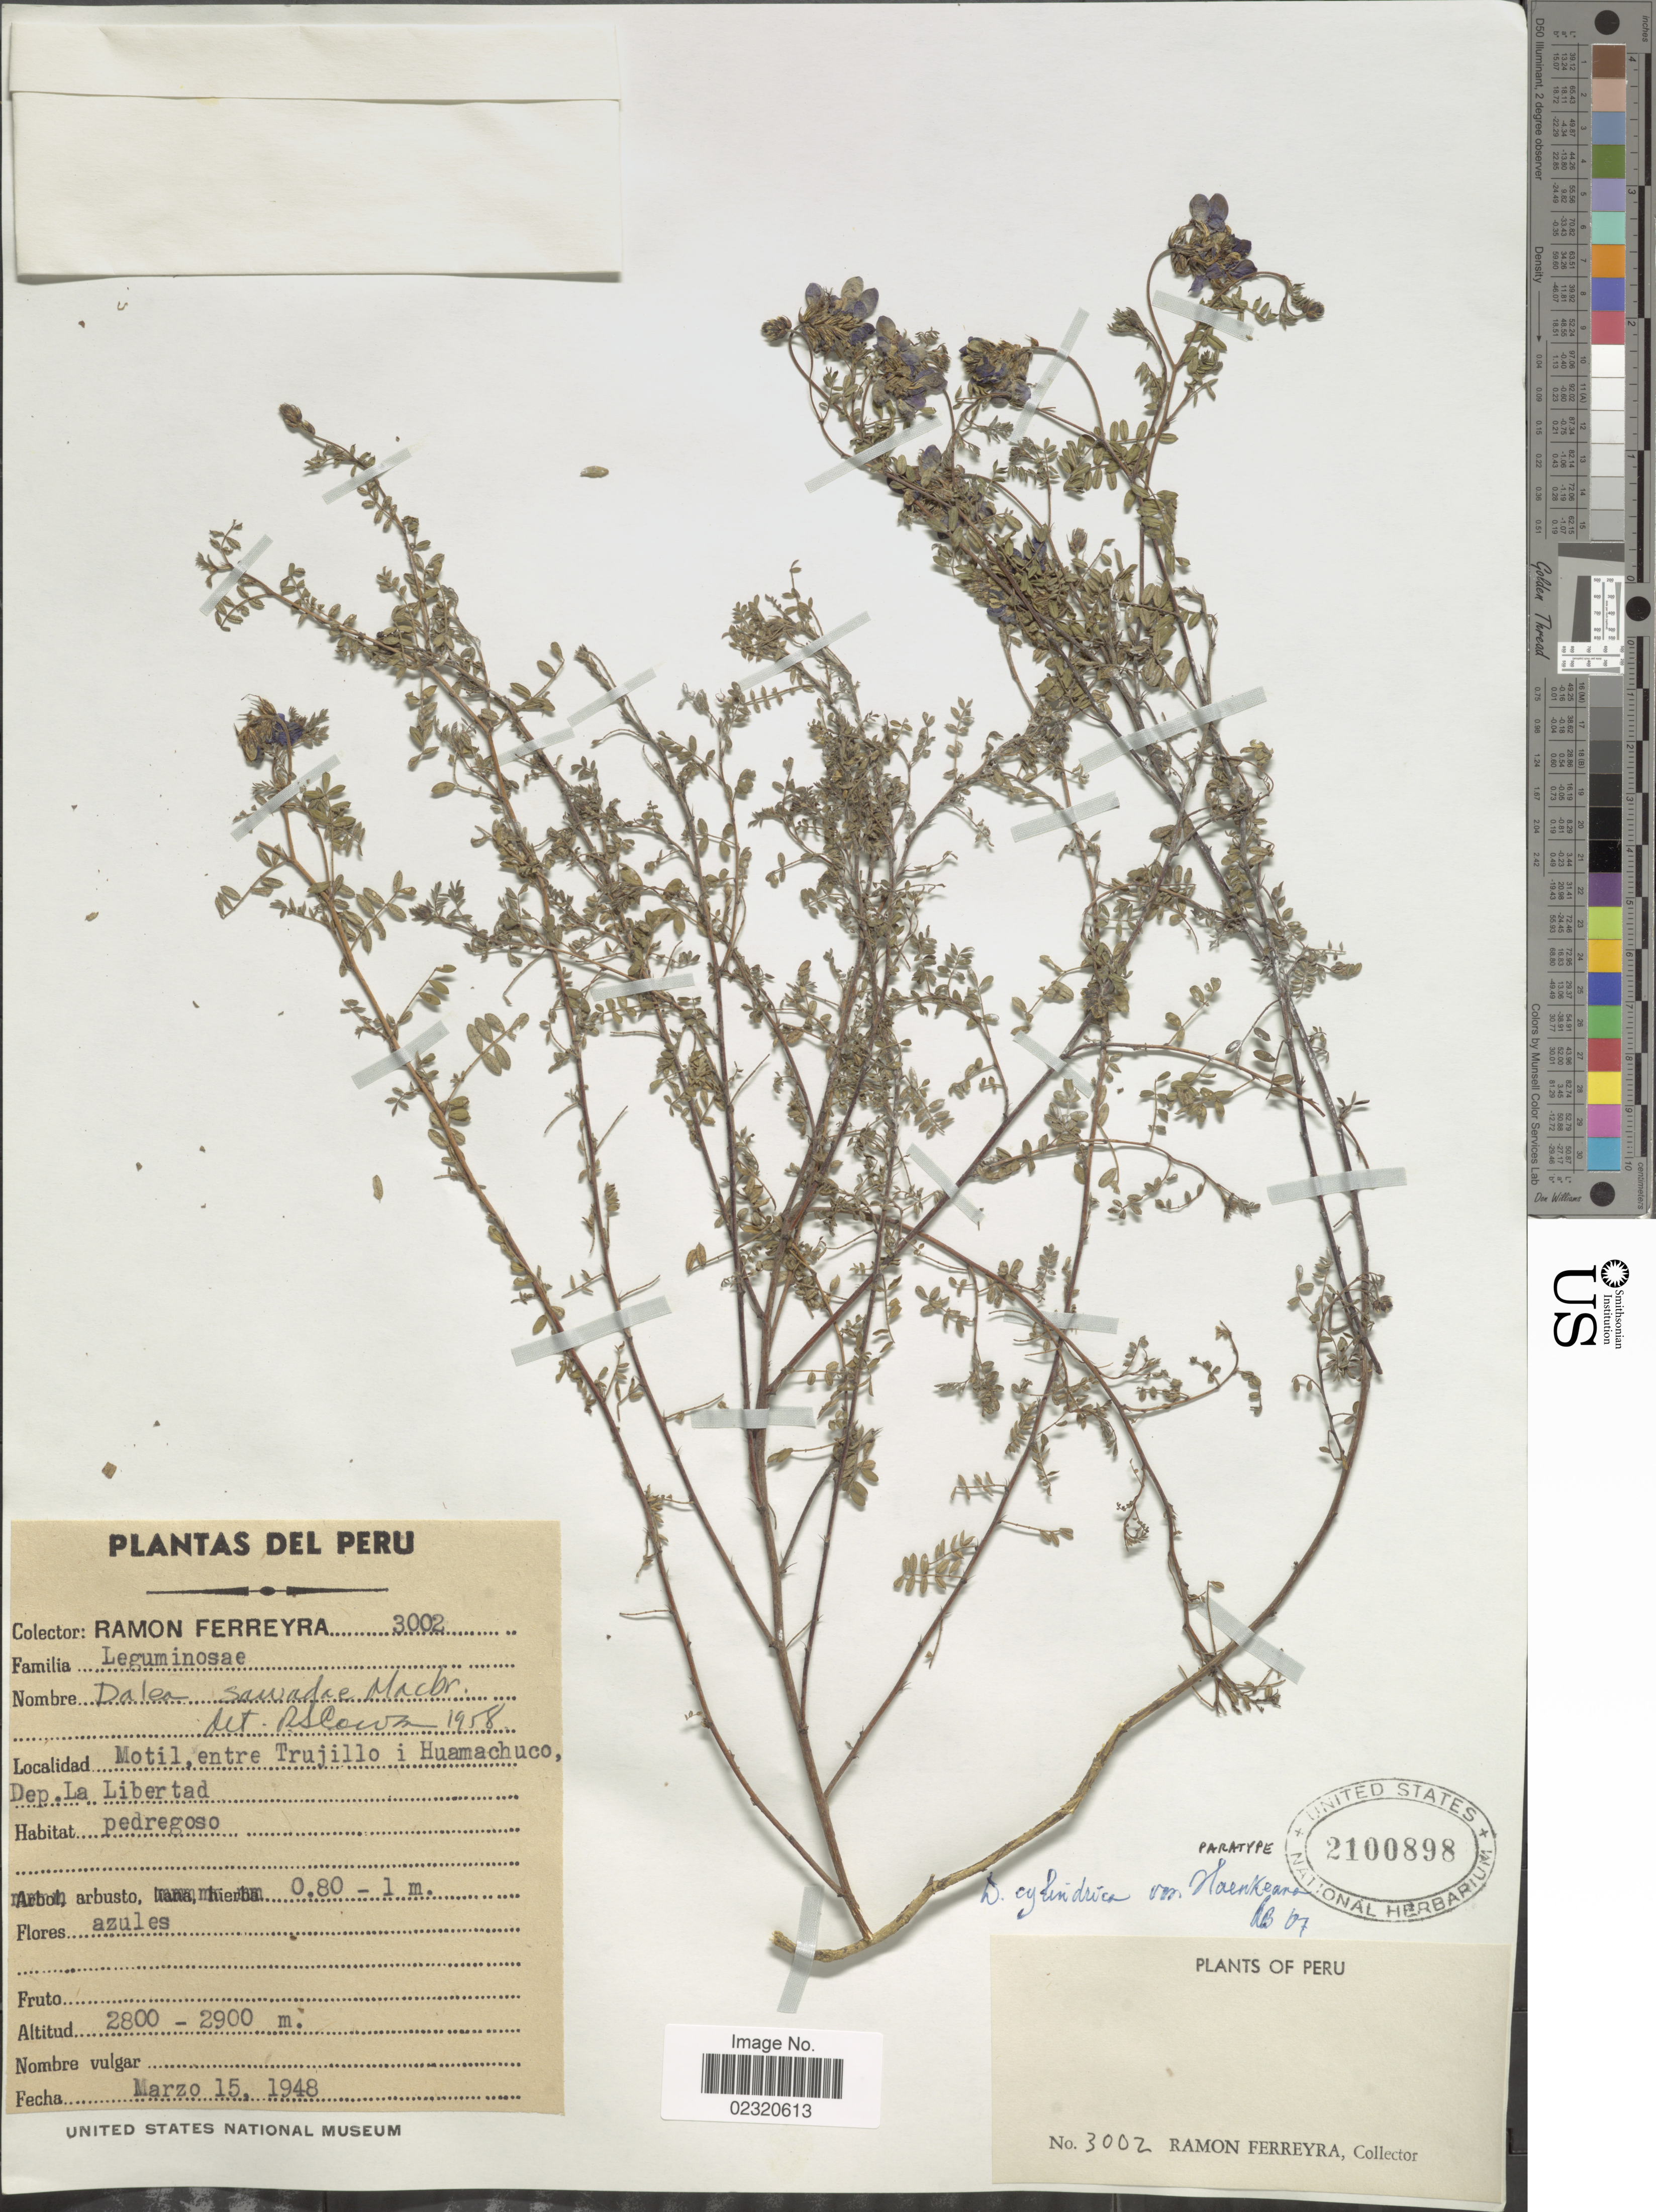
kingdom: Plantae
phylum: Tracheophyta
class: Magnoliopsida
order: Fabales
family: Fabaceae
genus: Dalea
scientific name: Dalea cylindrica var. haenkeana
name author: Barneby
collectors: R. A. Ferreyra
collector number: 3002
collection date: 1948-03-15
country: Peru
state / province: La Libertad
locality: Motil, entre Trujillo i Huamachuco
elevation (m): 2800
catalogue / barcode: US 2100898